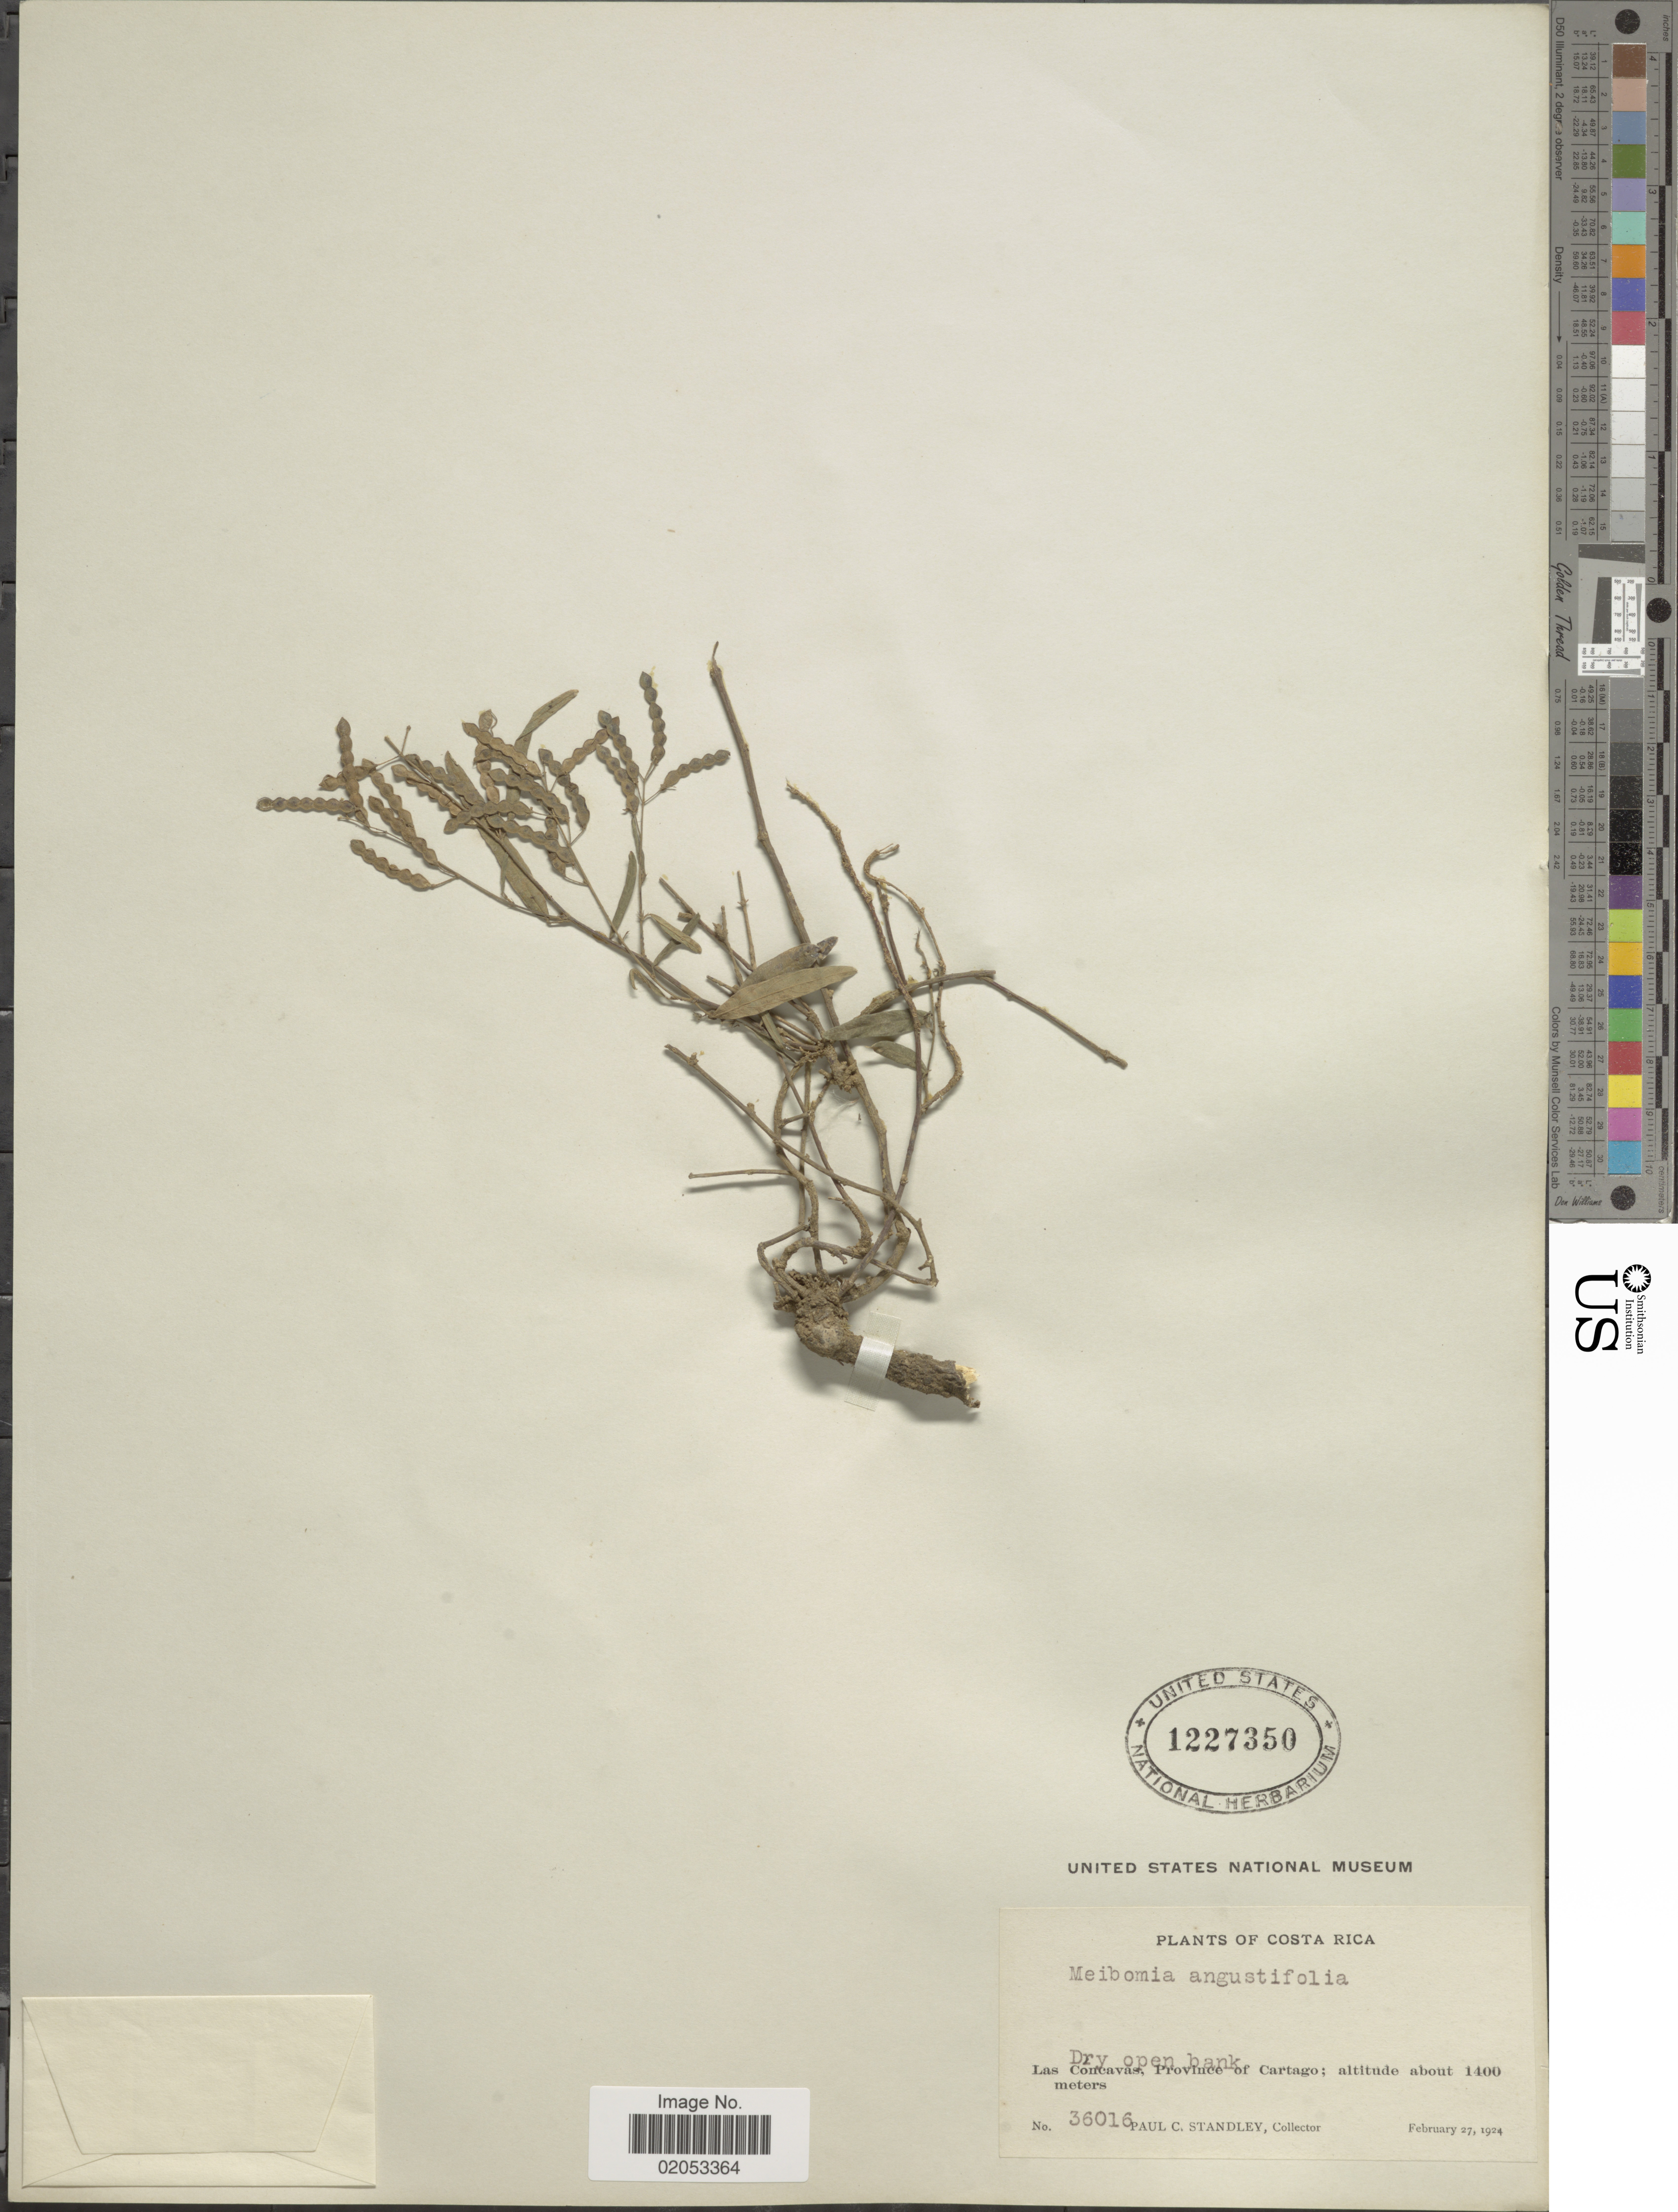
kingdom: Plantae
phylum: Tracheophyta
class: Magnoliopsida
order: Fabales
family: Fabaceae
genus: Desmodium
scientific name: Desmodium angustifolium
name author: (Kunth) DC.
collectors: P. C. Standley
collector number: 36016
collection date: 1924-02-27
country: Costa Rica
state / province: Cartago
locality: Las Concavas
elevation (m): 1400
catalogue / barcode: US 1227350